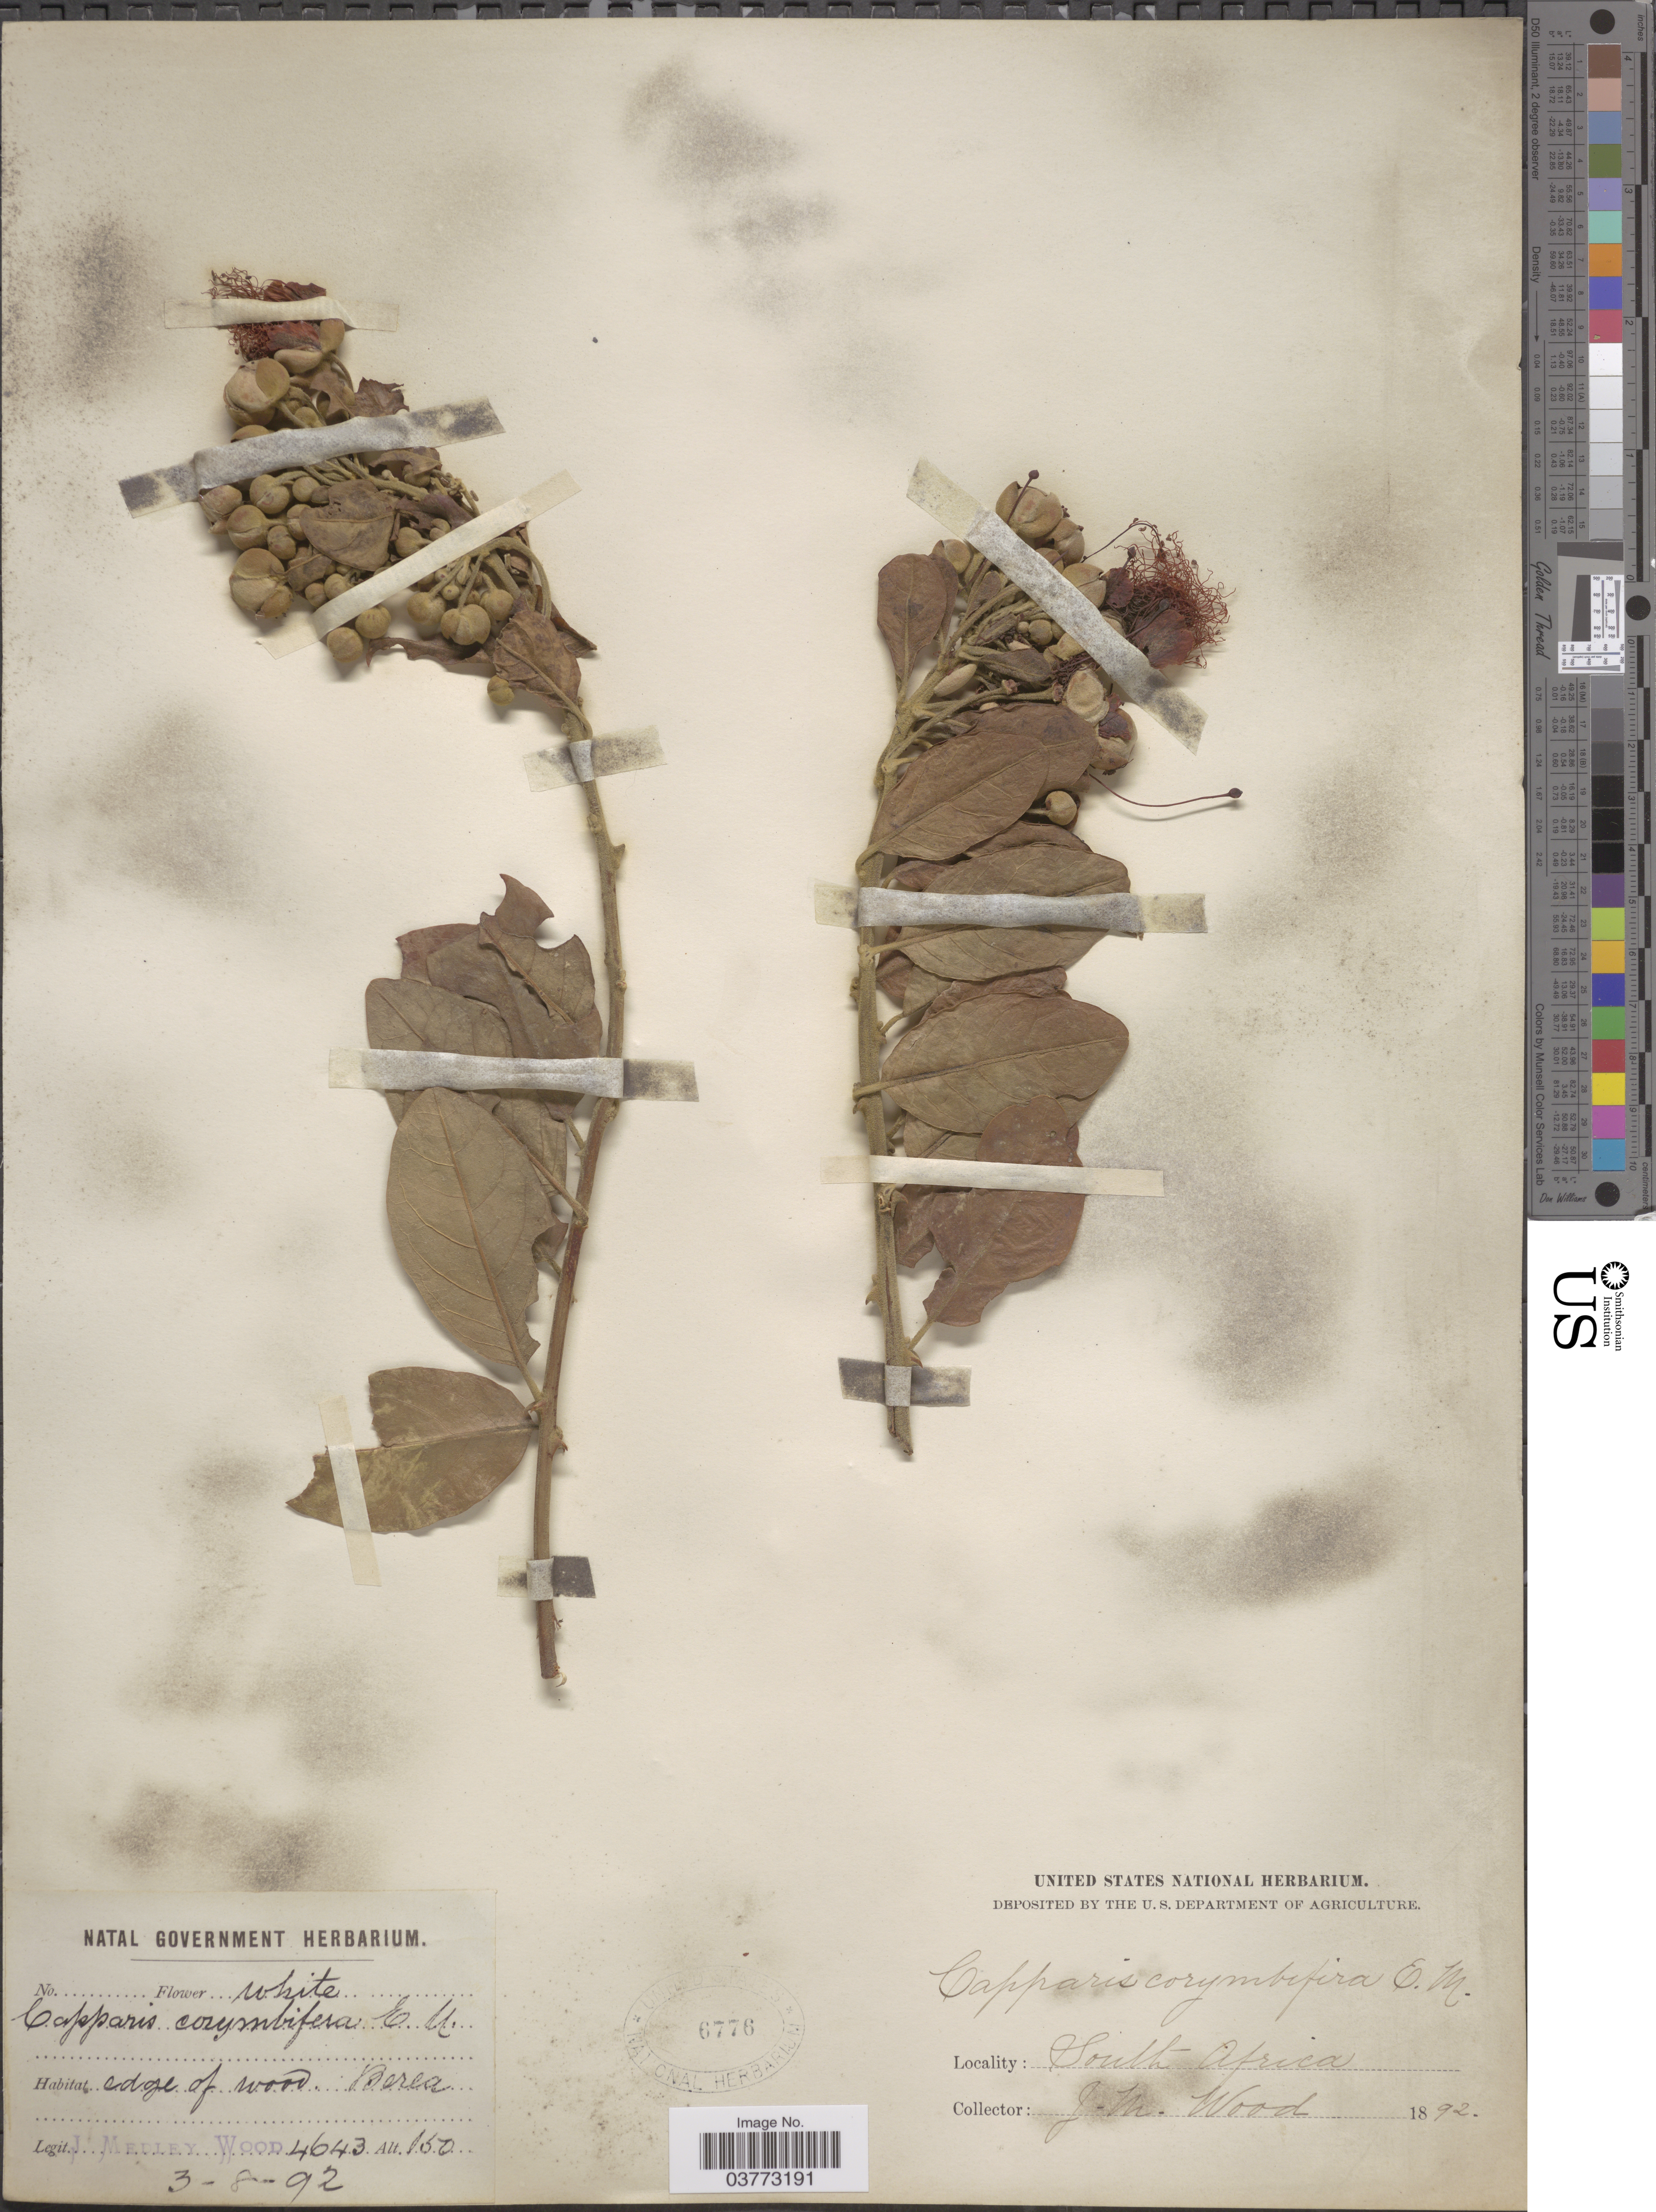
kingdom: Plantae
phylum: Tracheophyta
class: Magnoliopsida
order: Brassicales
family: Capparaceae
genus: Capparis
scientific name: Capparis corymbifera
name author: E. Mey. ex Harv. & Sond.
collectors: J. M. Wood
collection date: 1892-08-03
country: South Africa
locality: Edge of wood Berea.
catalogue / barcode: US 6776